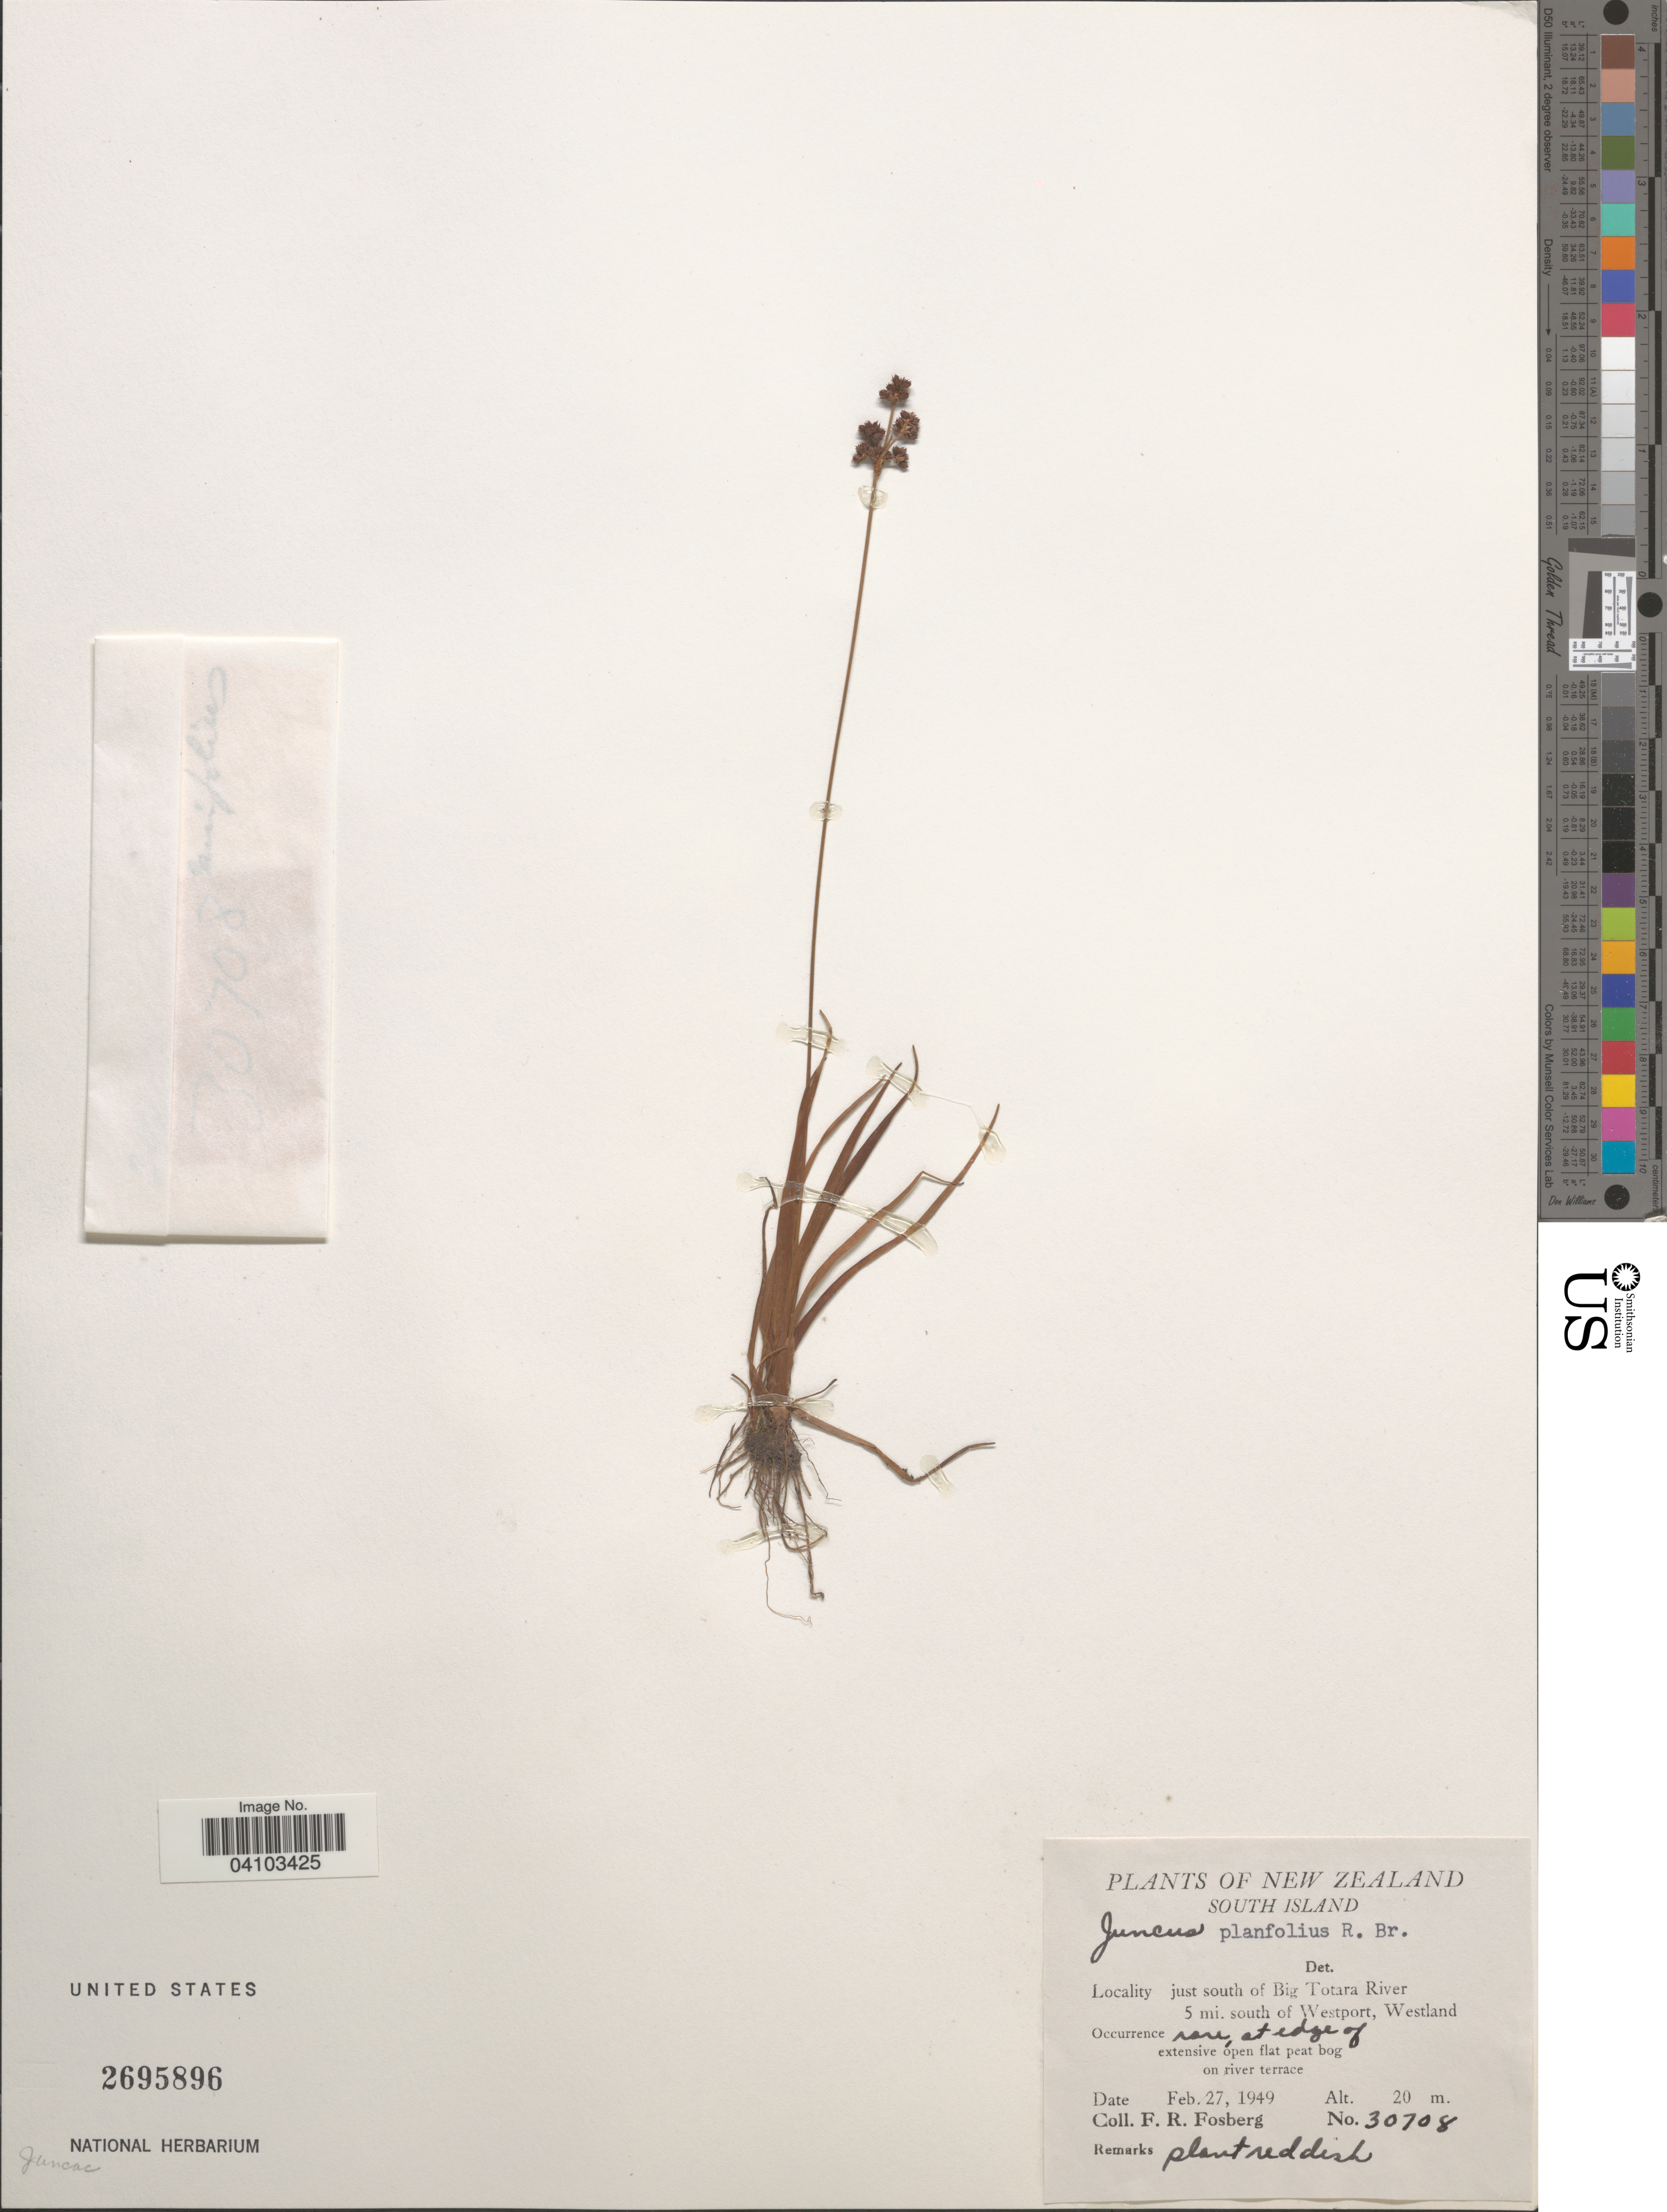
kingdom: Plantae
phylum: Tracheophyta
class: Liliopsida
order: Poales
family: Juncaceae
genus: Juncus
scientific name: Juncus planifolius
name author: R. Br.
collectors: F. R. Fosberg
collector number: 30708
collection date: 1949-02-27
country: New Zealand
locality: South Island. Just south of Big Totara River 5 mi. south of Westport, Westland.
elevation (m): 20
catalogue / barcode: US 2695896